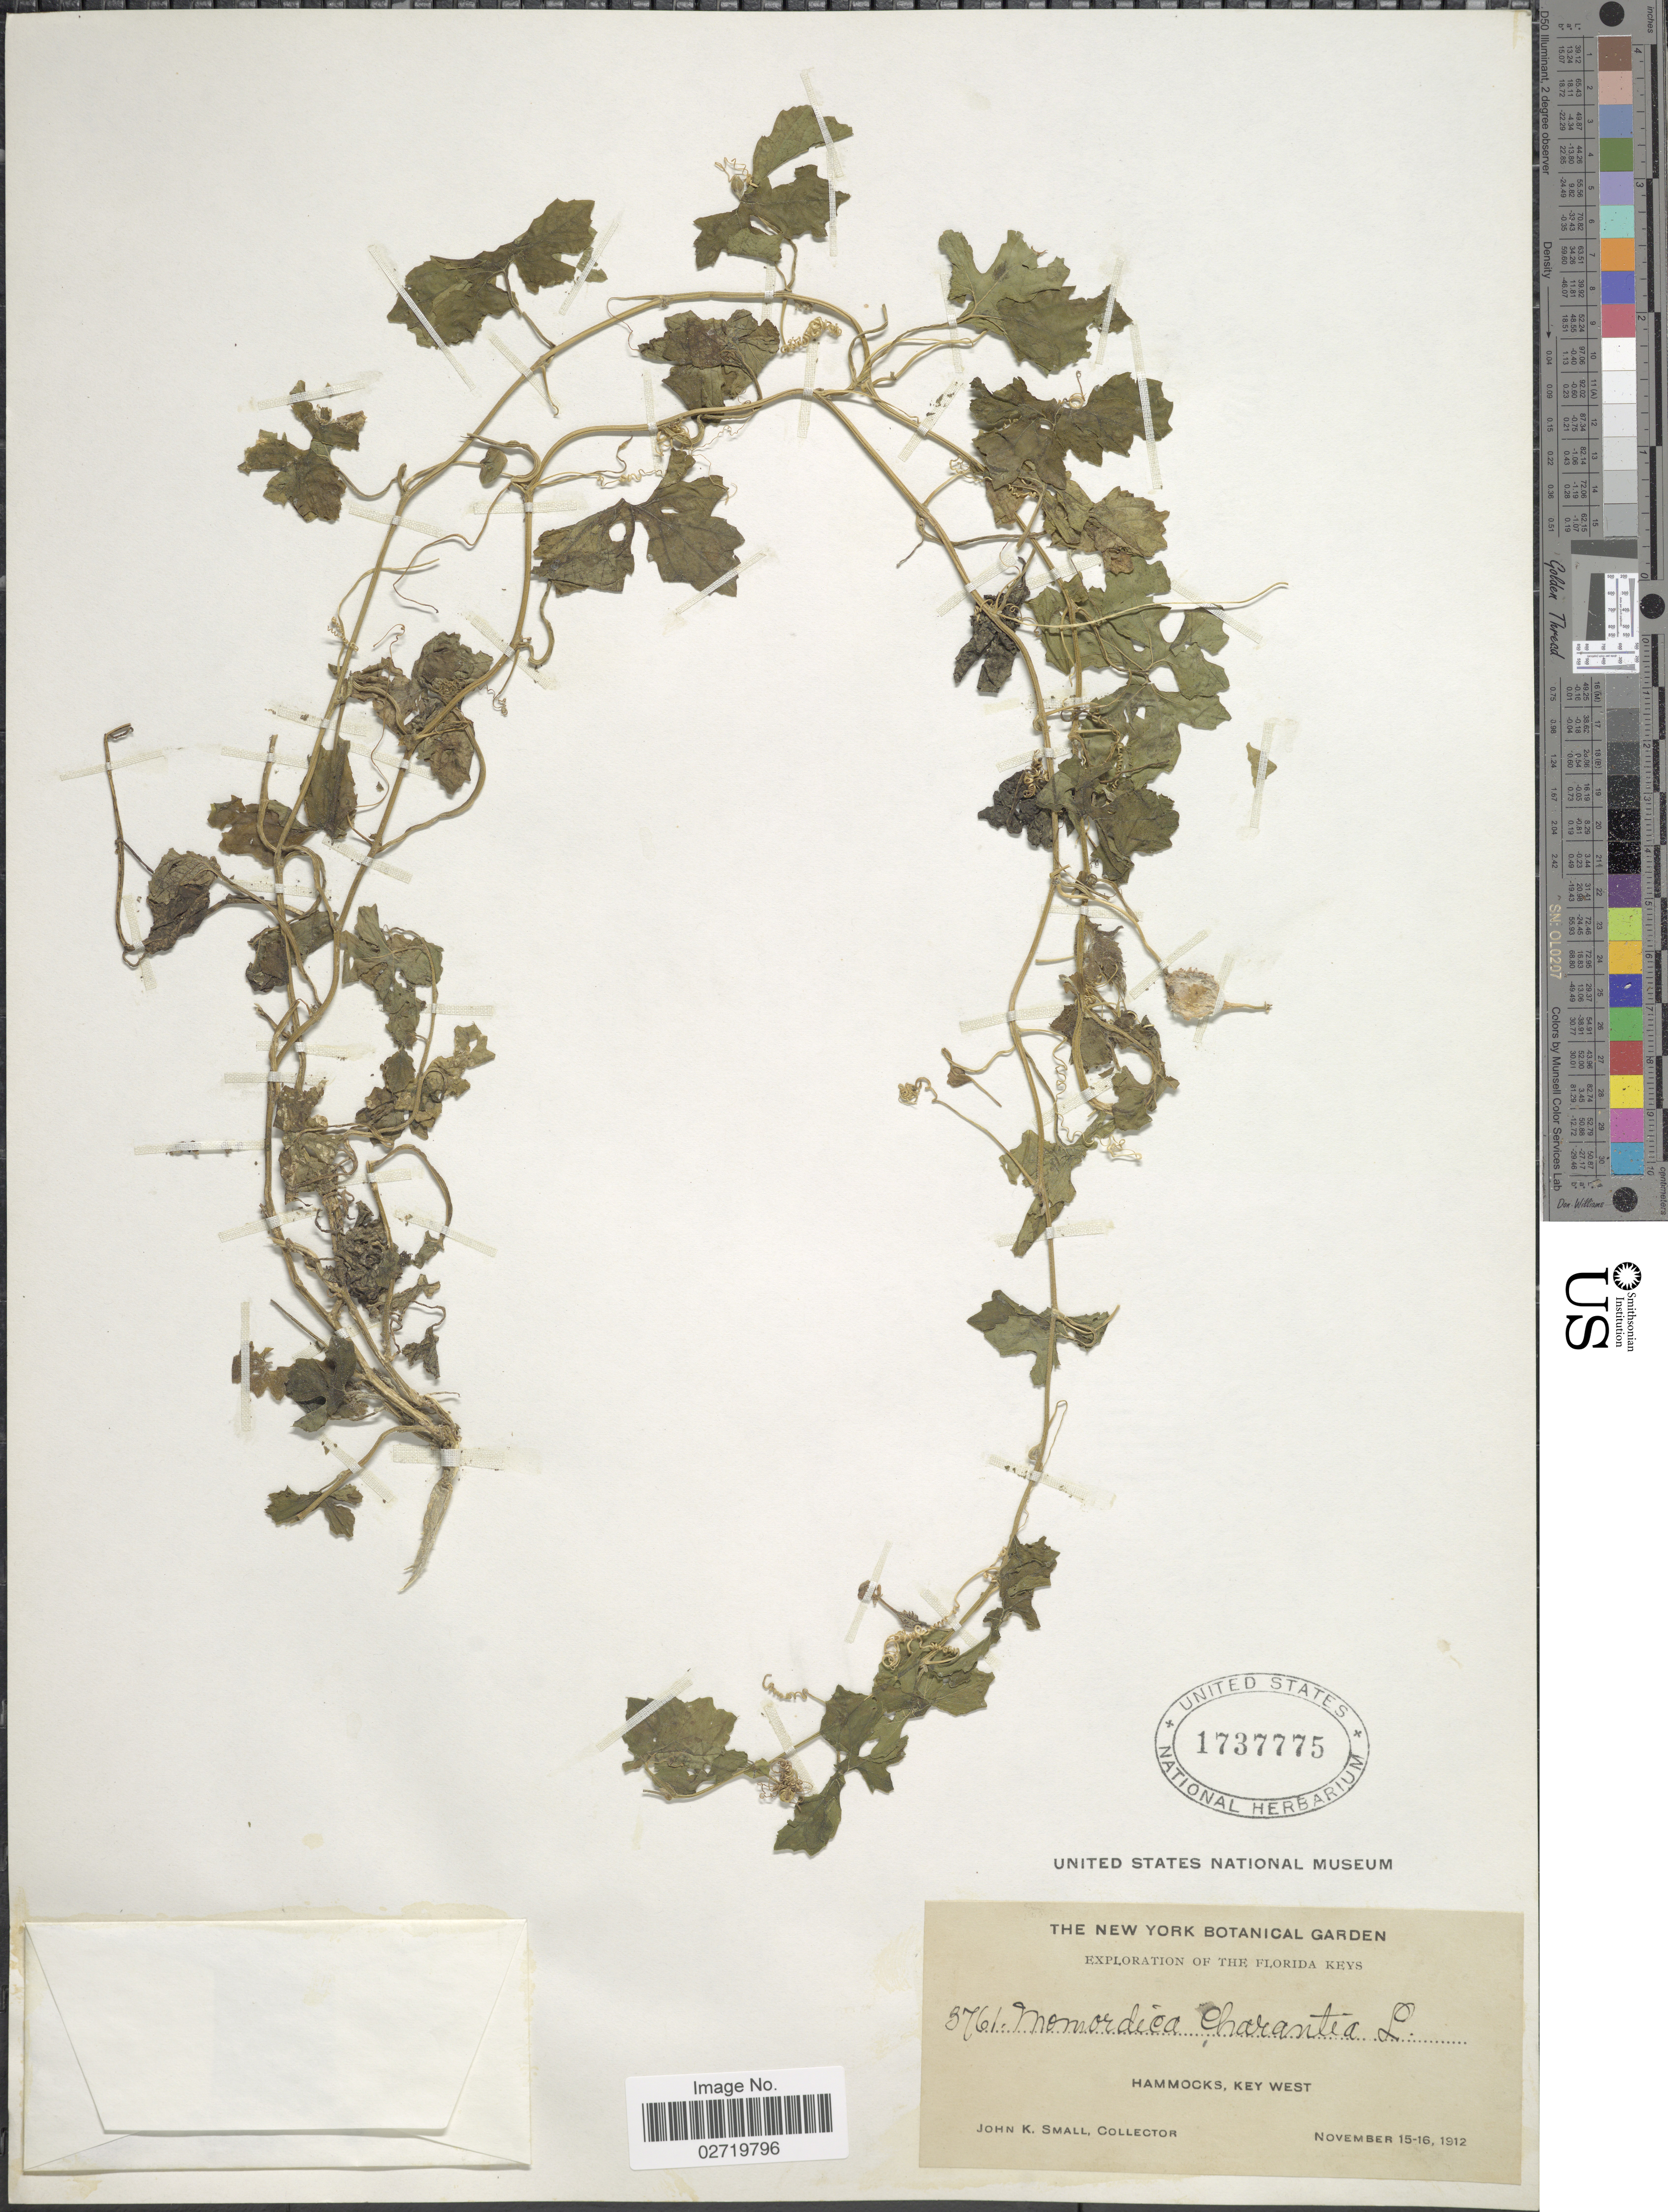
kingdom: Plantae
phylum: Tracheophyta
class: Magnoliopsida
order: Cucurbitales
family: Cucurbitaceae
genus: Momordica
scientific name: Momordica charantia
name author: L.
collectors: J. K. Small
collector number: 3761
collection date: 1912-11-15/1912-11-16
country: United States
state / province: Florida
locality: Florida Keys. Hammocks, Key West.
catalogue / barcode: US 1737775